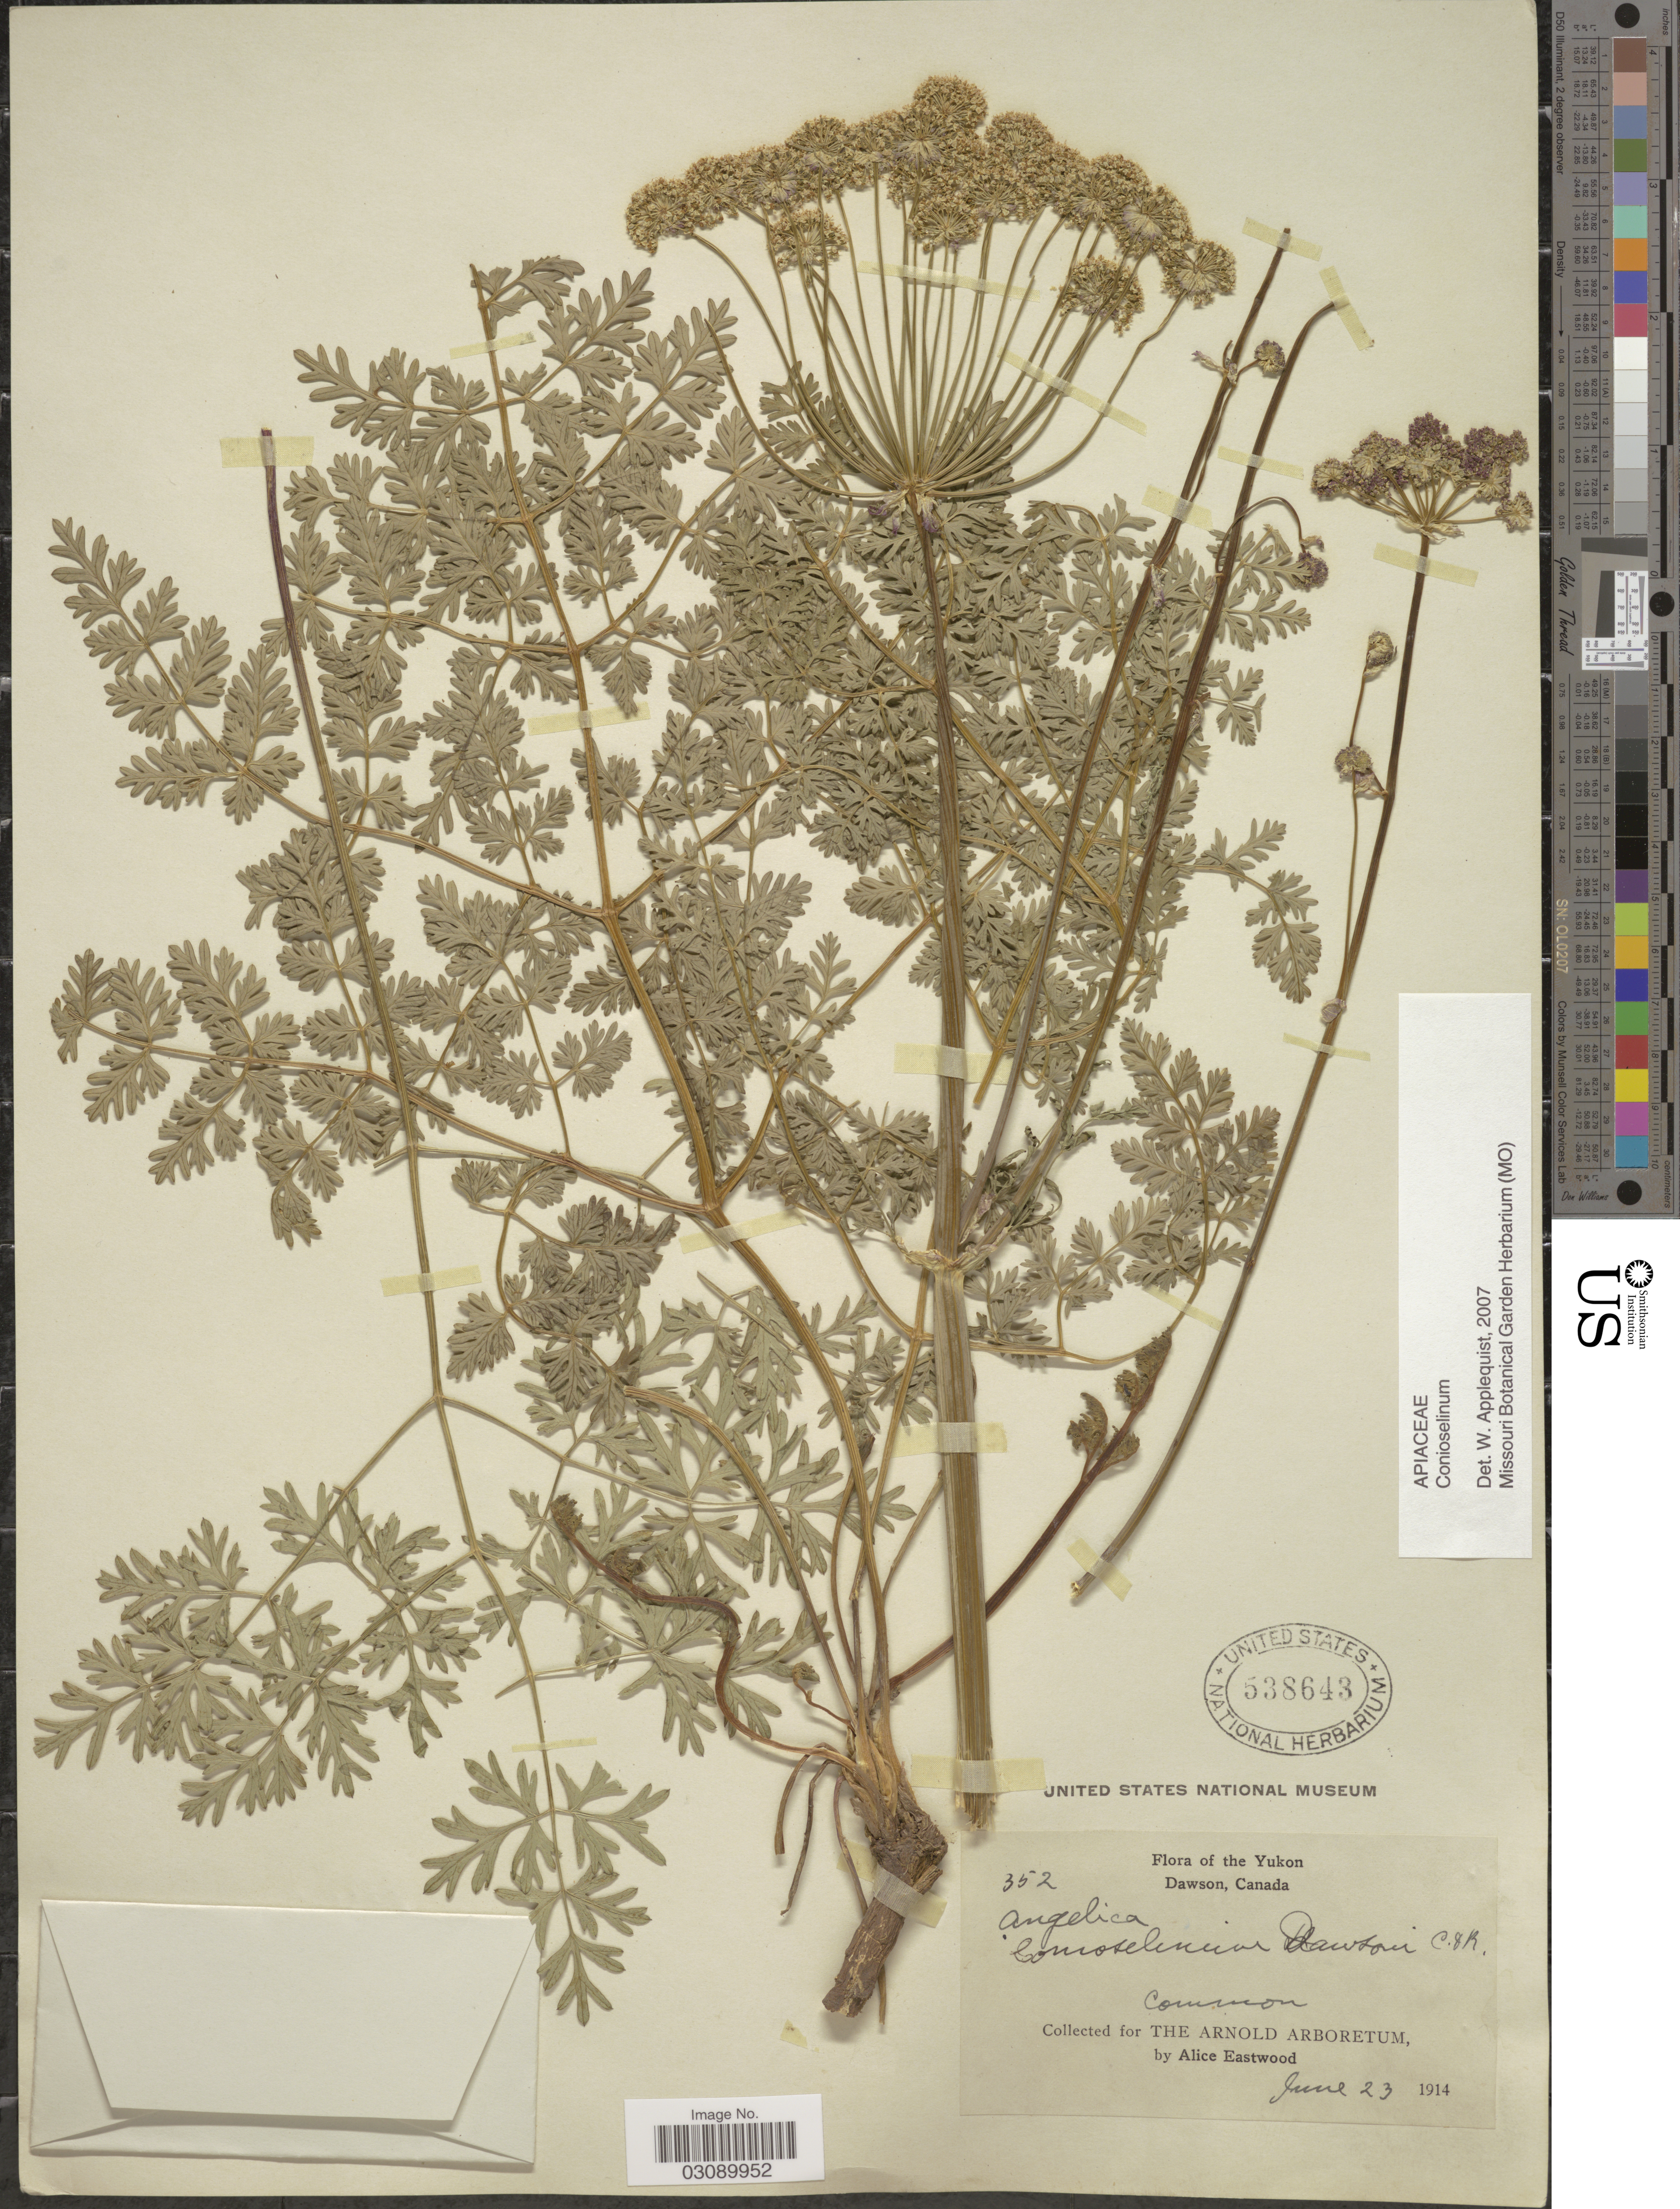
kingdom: Plantae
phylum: Tracheophyta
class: Magnoliopsida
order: Apiales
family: Apiaceae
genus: Conioselinum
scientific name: Conioselinum sp.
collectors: A. Eastwood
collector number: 352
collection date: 1914-06-23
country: Canada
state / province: Yukon Territory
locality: Yukon. Dawson.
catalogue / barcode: US 538643